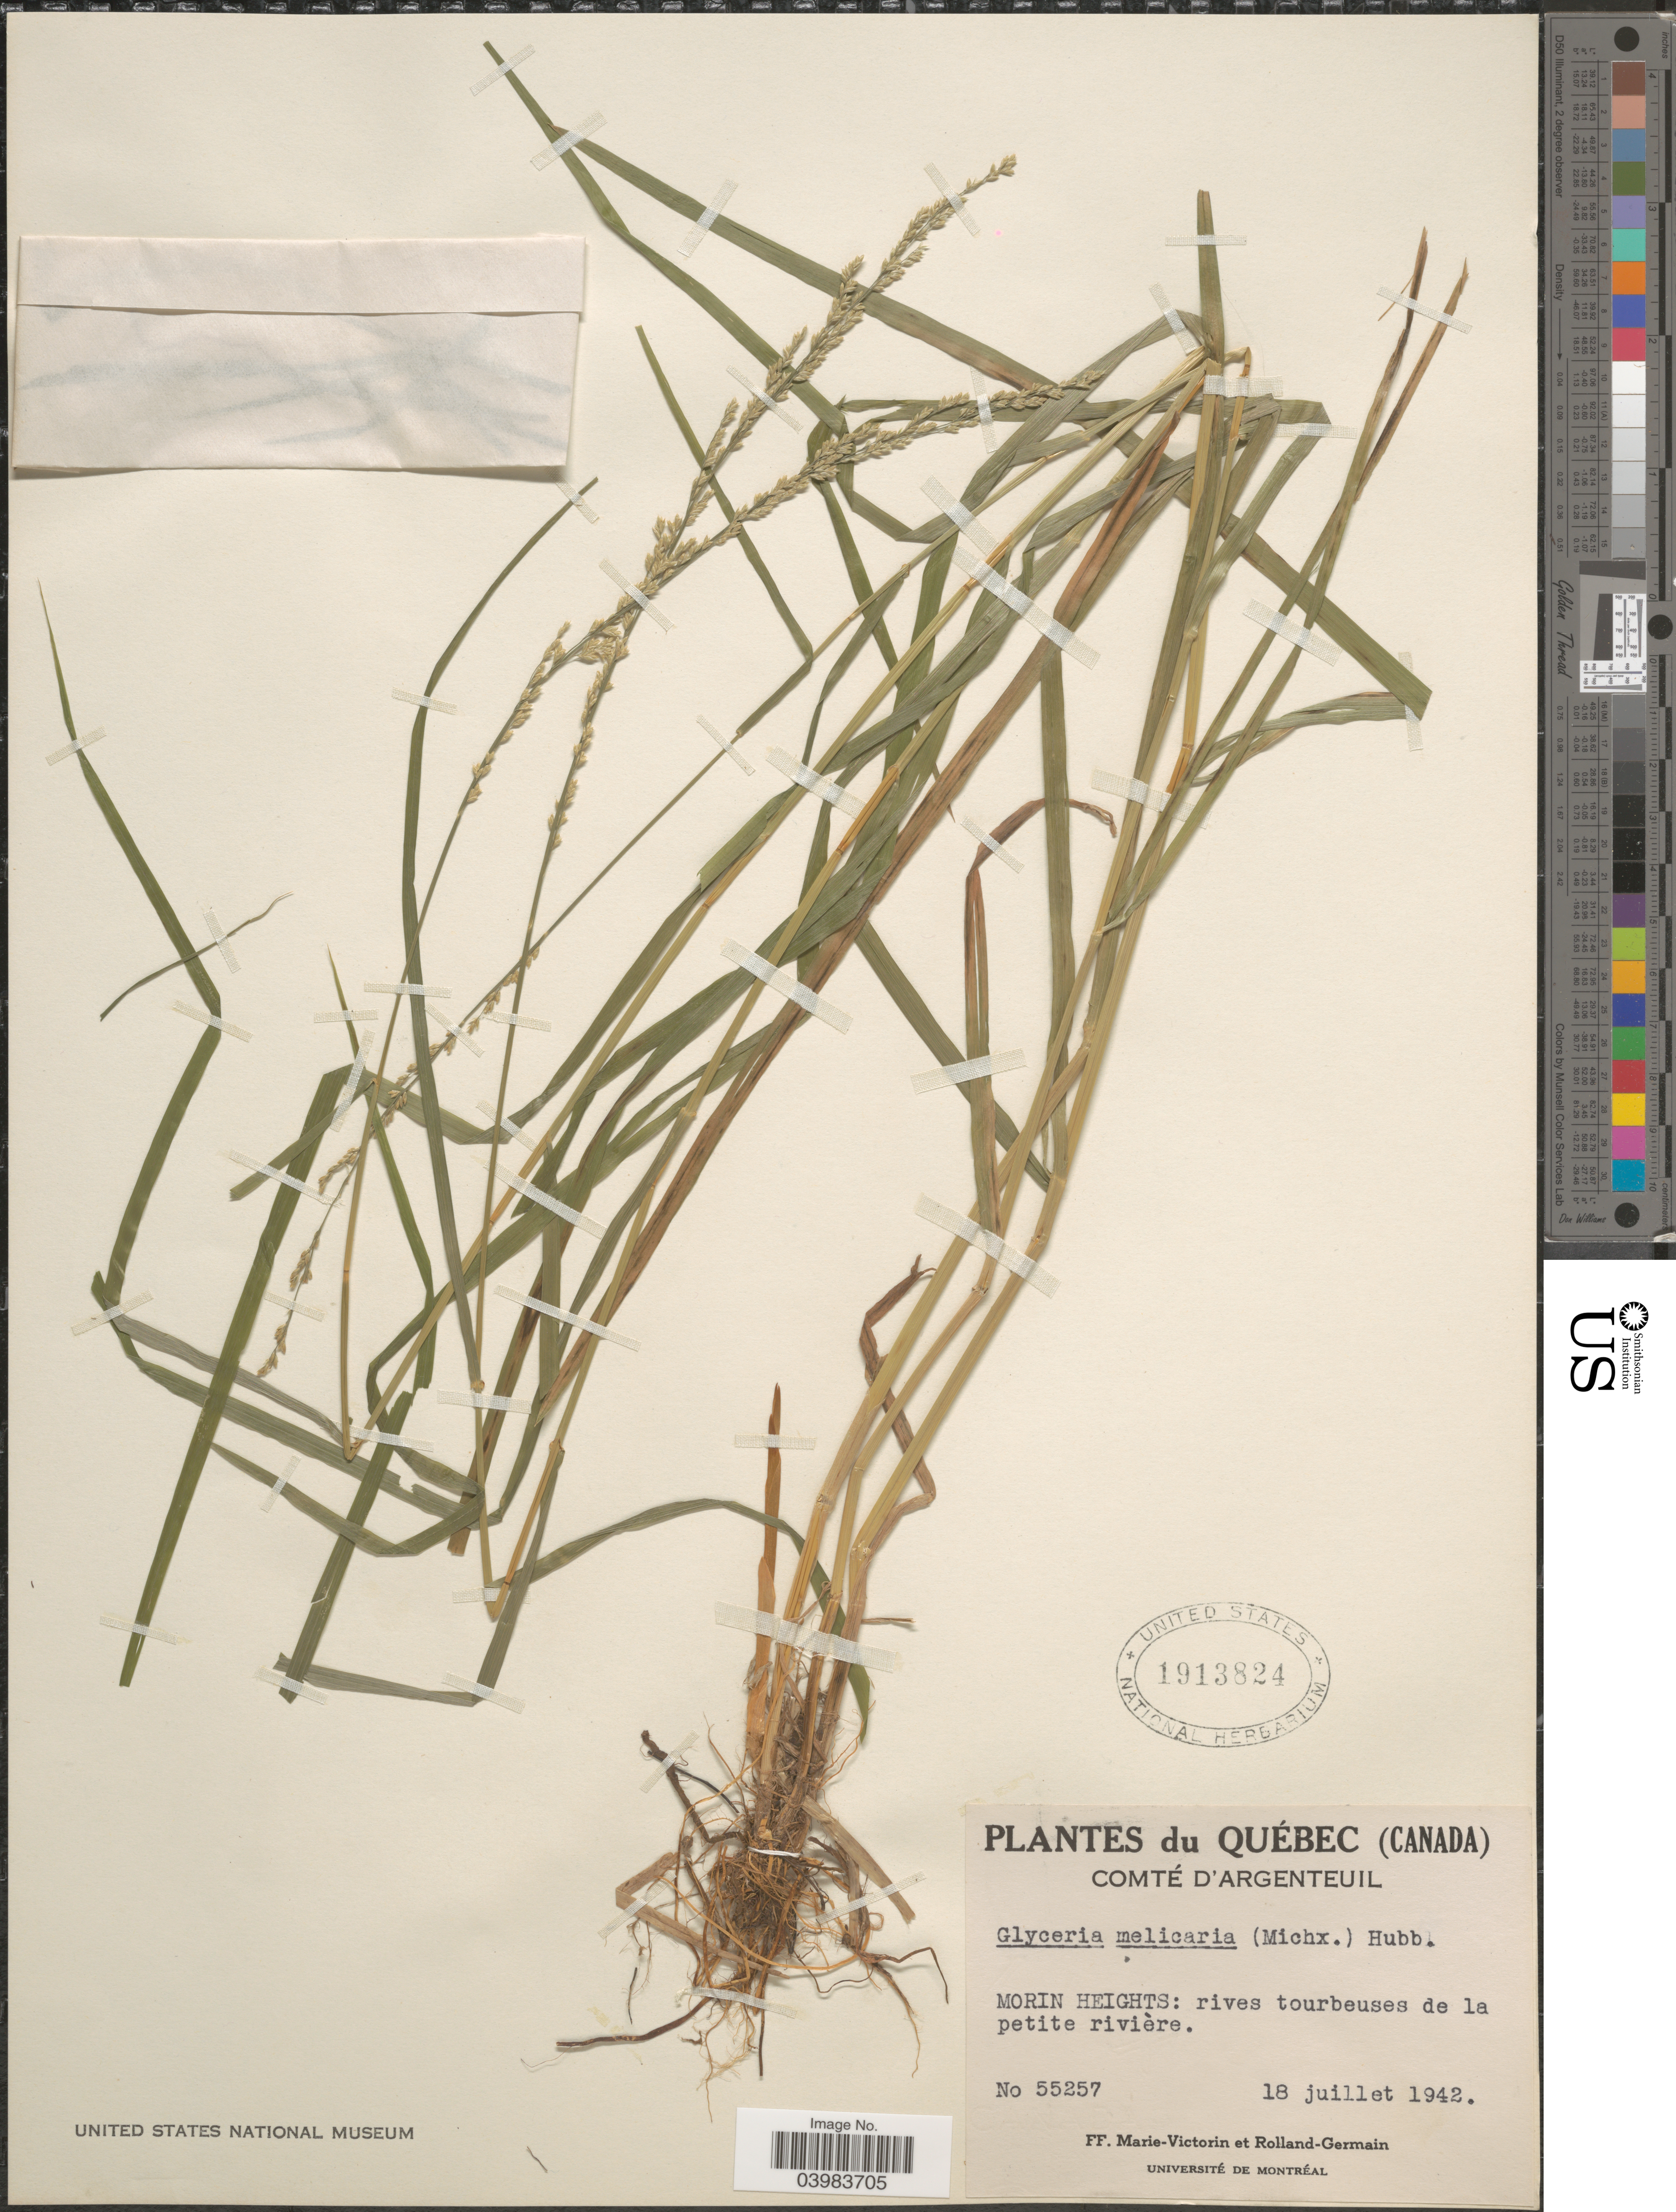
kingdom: Plantae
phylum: Tracheophyta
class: Liliopsida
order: Poales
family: Poaceae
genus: Glyceria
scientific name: Glyceria melicaria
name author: (Michx.) F.T. Hubb.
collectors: F. Marie-Victorin & Rolland-Germain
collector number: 55257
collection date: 1942-07-18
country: Canada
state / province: Quebec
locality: Comté D'Argenteuil. Morin Heights.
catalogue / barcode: US 1913824